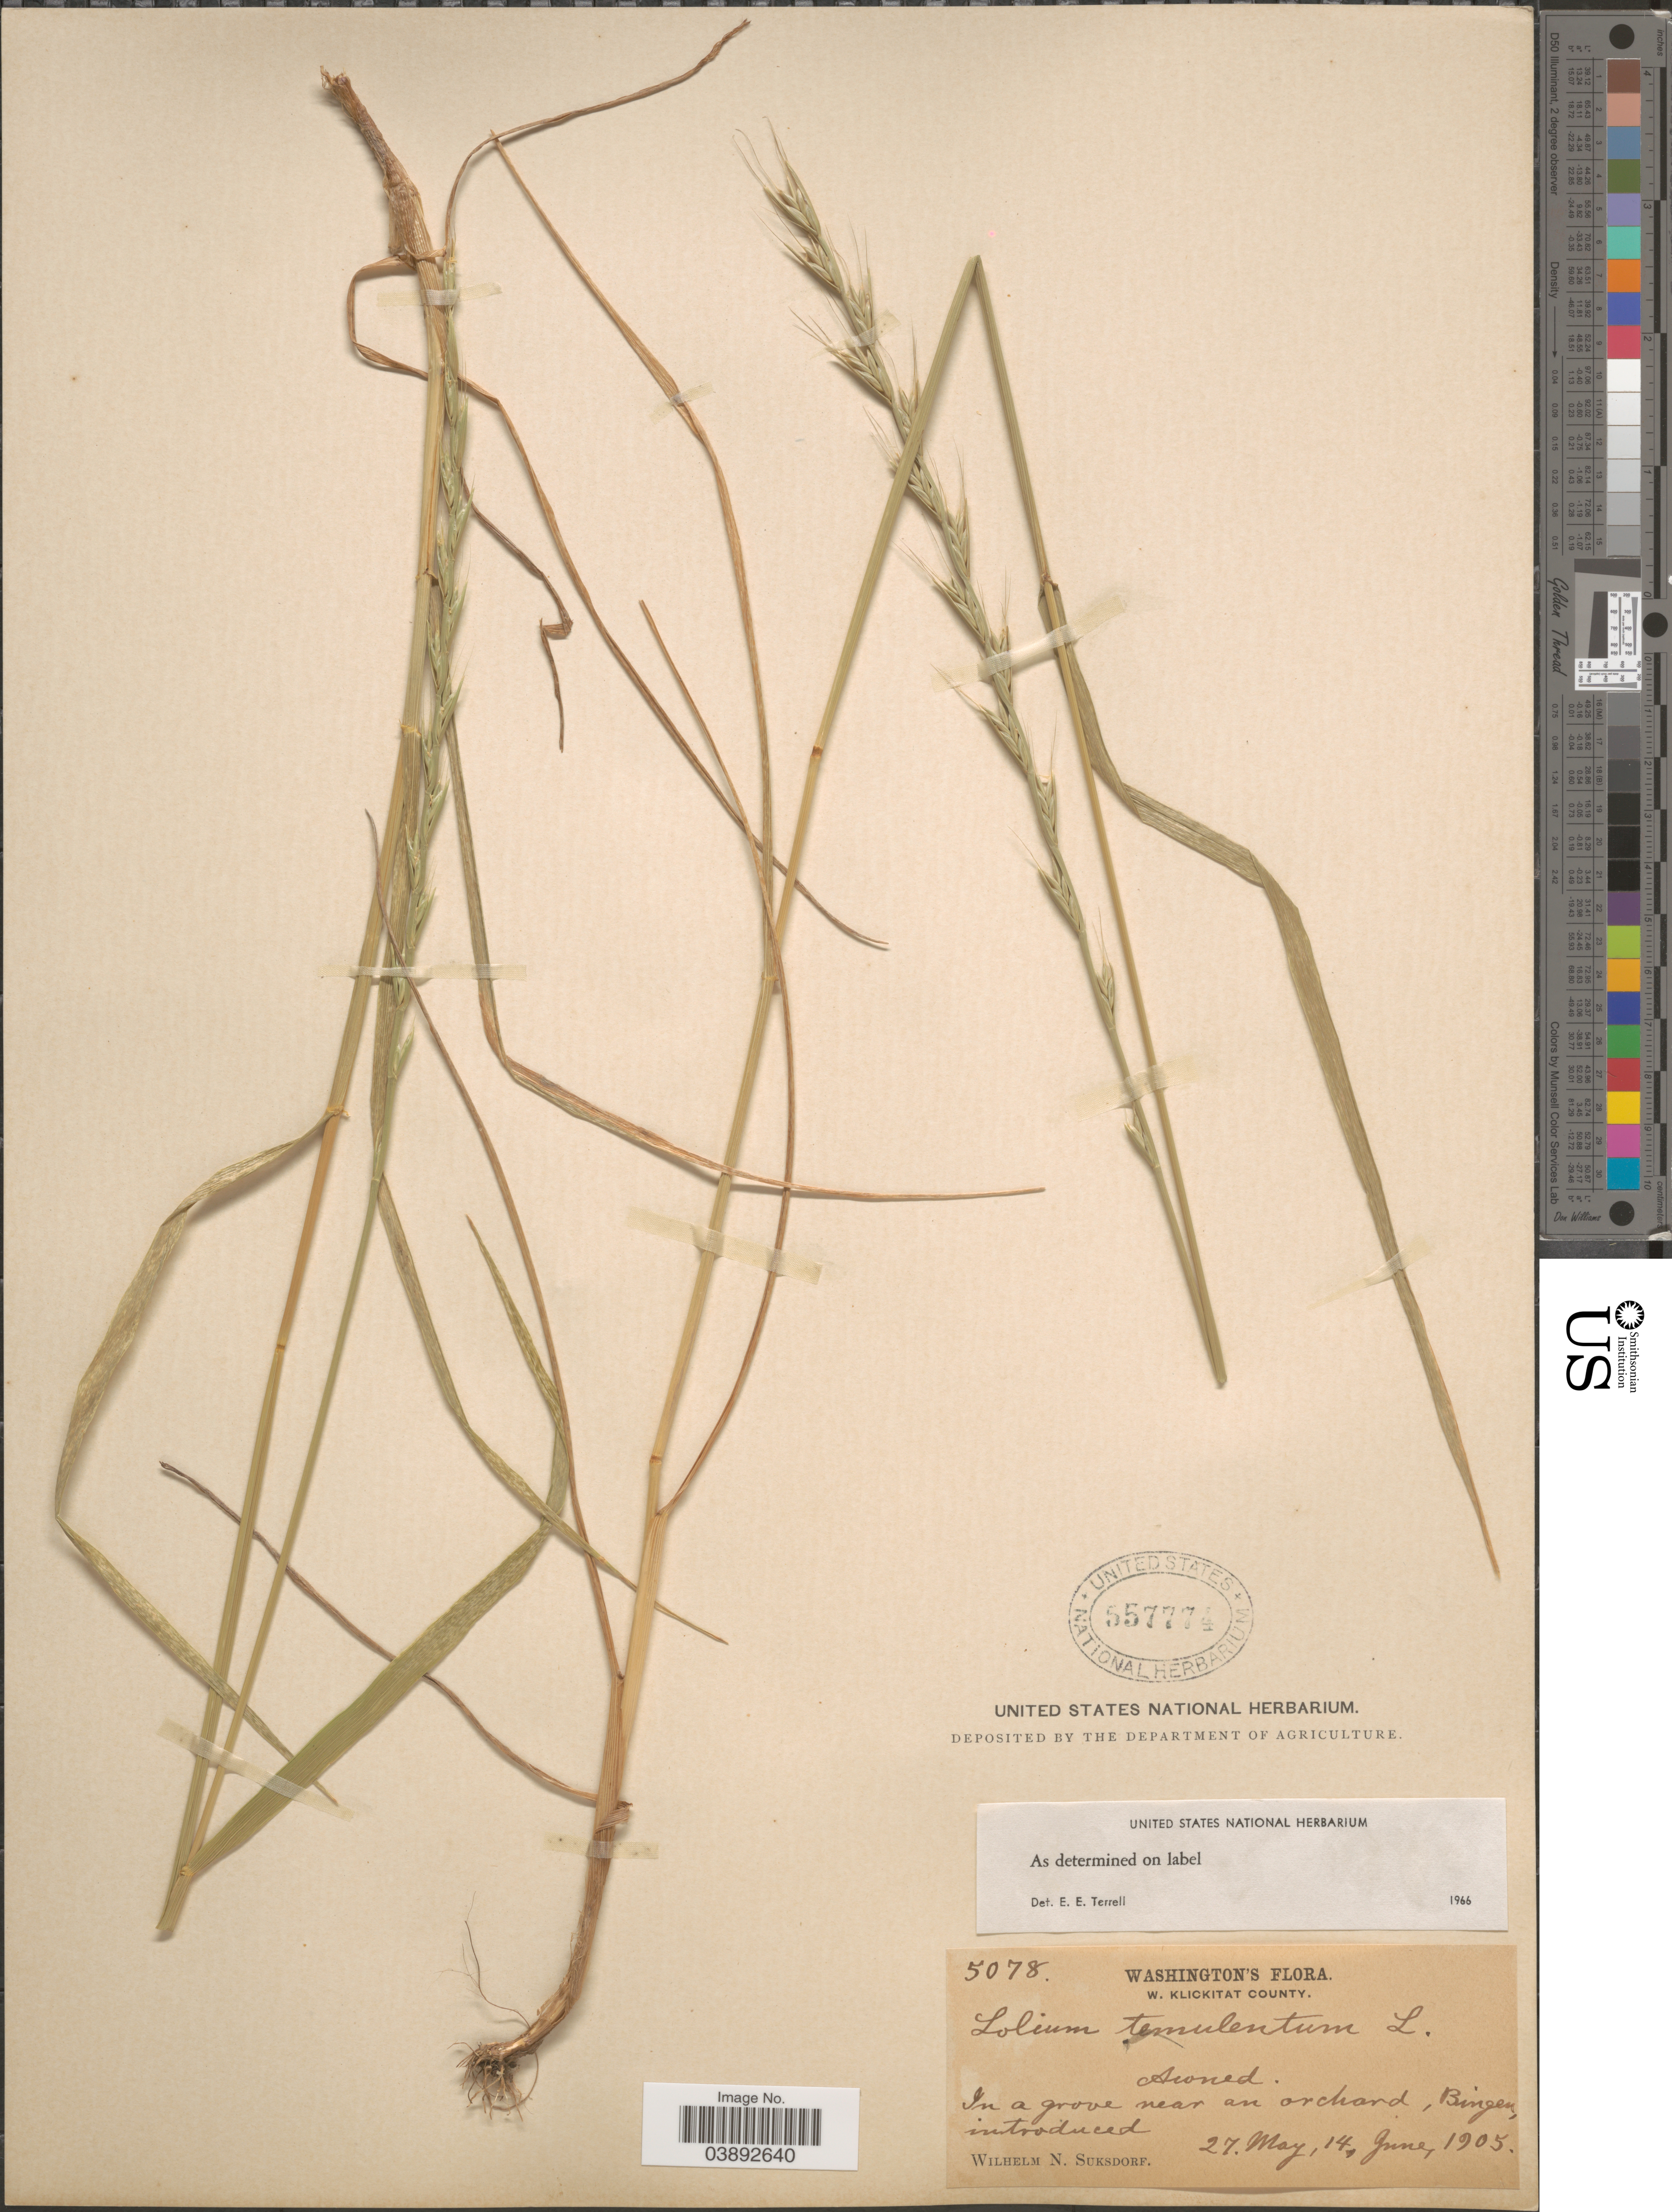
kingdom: Plantae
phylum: Tracheophyta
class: Liliopsida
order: Poales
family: Poaceae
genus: Lolium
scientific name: Lolium temulentum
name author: L.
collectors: W. N. Suksdorf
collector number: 5078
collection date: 1905-05-27/1905-06-14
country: United States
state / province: Washington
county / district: Klickitat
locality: W. Klickitat County. In a grove near an orchard, Bingen.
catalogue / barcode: US 557774